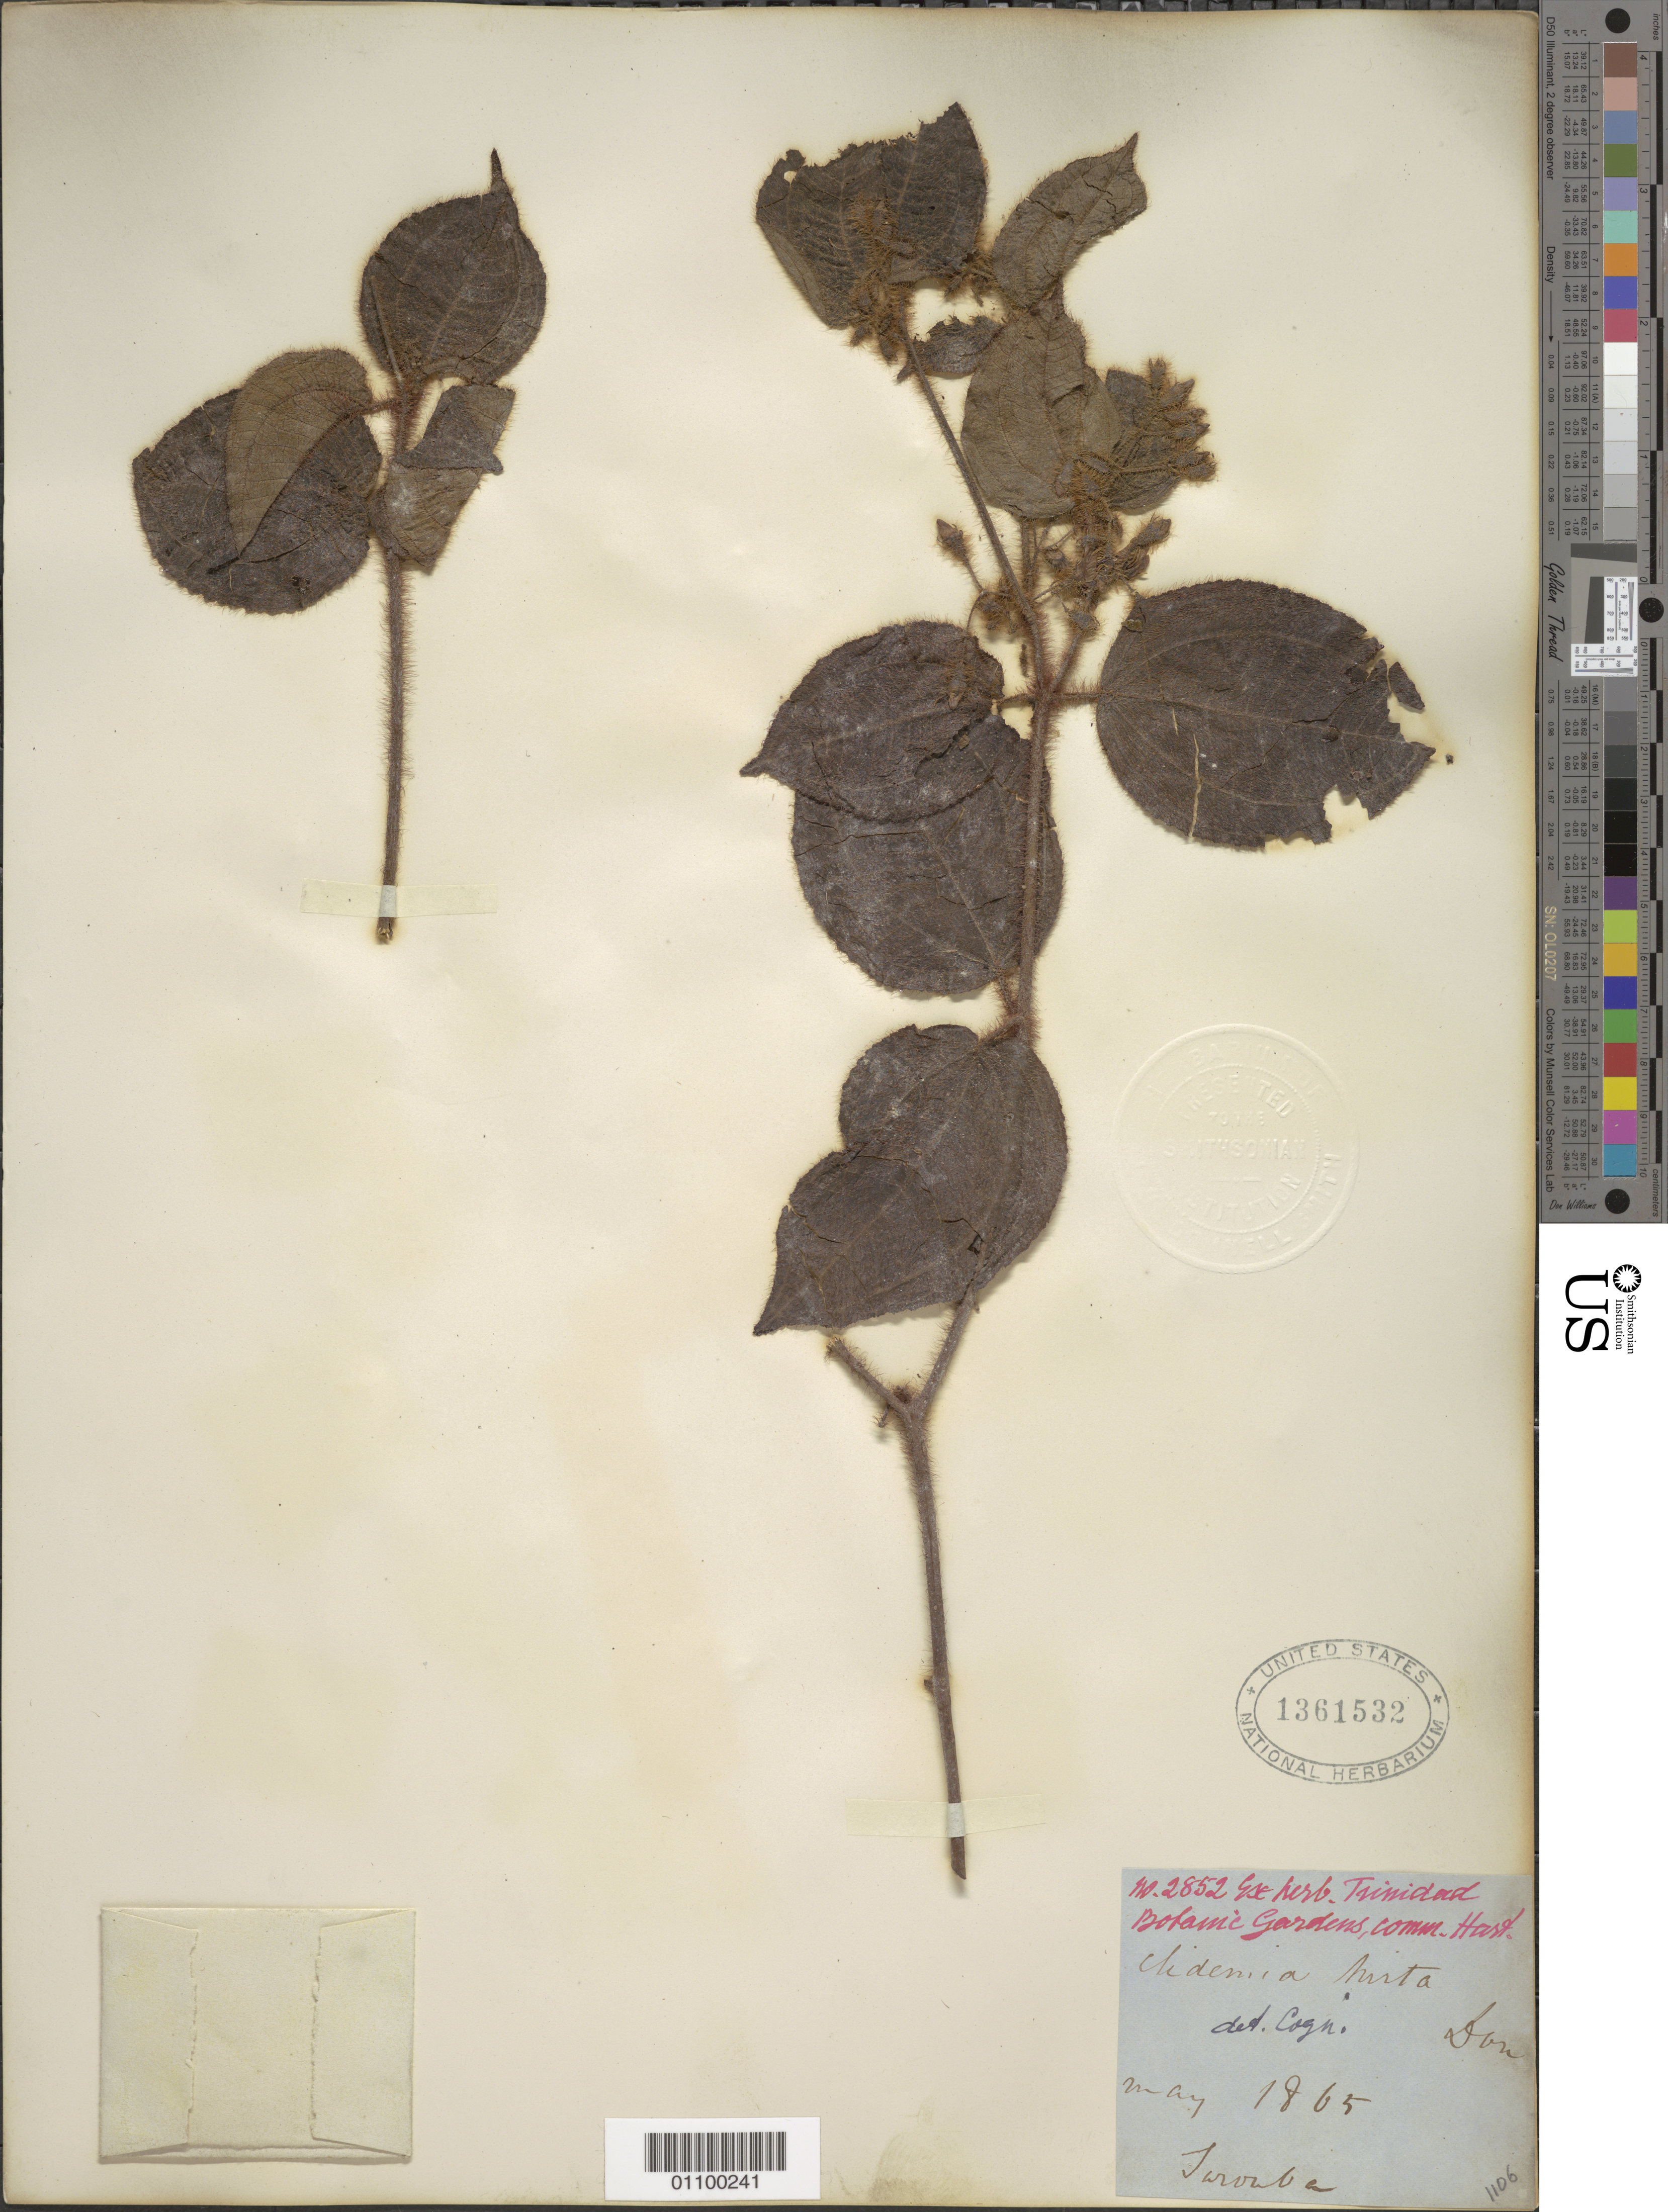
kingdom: Plantae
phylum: Tracheophyta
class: Magnoliopsida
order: Myrtales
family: Melastomataceae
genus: Clidemia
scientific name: Clidemia hirta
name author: (L.) D. Don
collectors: ex herb. Bot. Gard. Trinidad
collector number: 2852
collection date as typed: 01 May 1865 to 31 May 1865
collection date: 1865-05-01/1865-05-31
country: Trinidad and Tobago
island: Trinidad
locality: Tarouba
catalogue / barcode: US 1361532